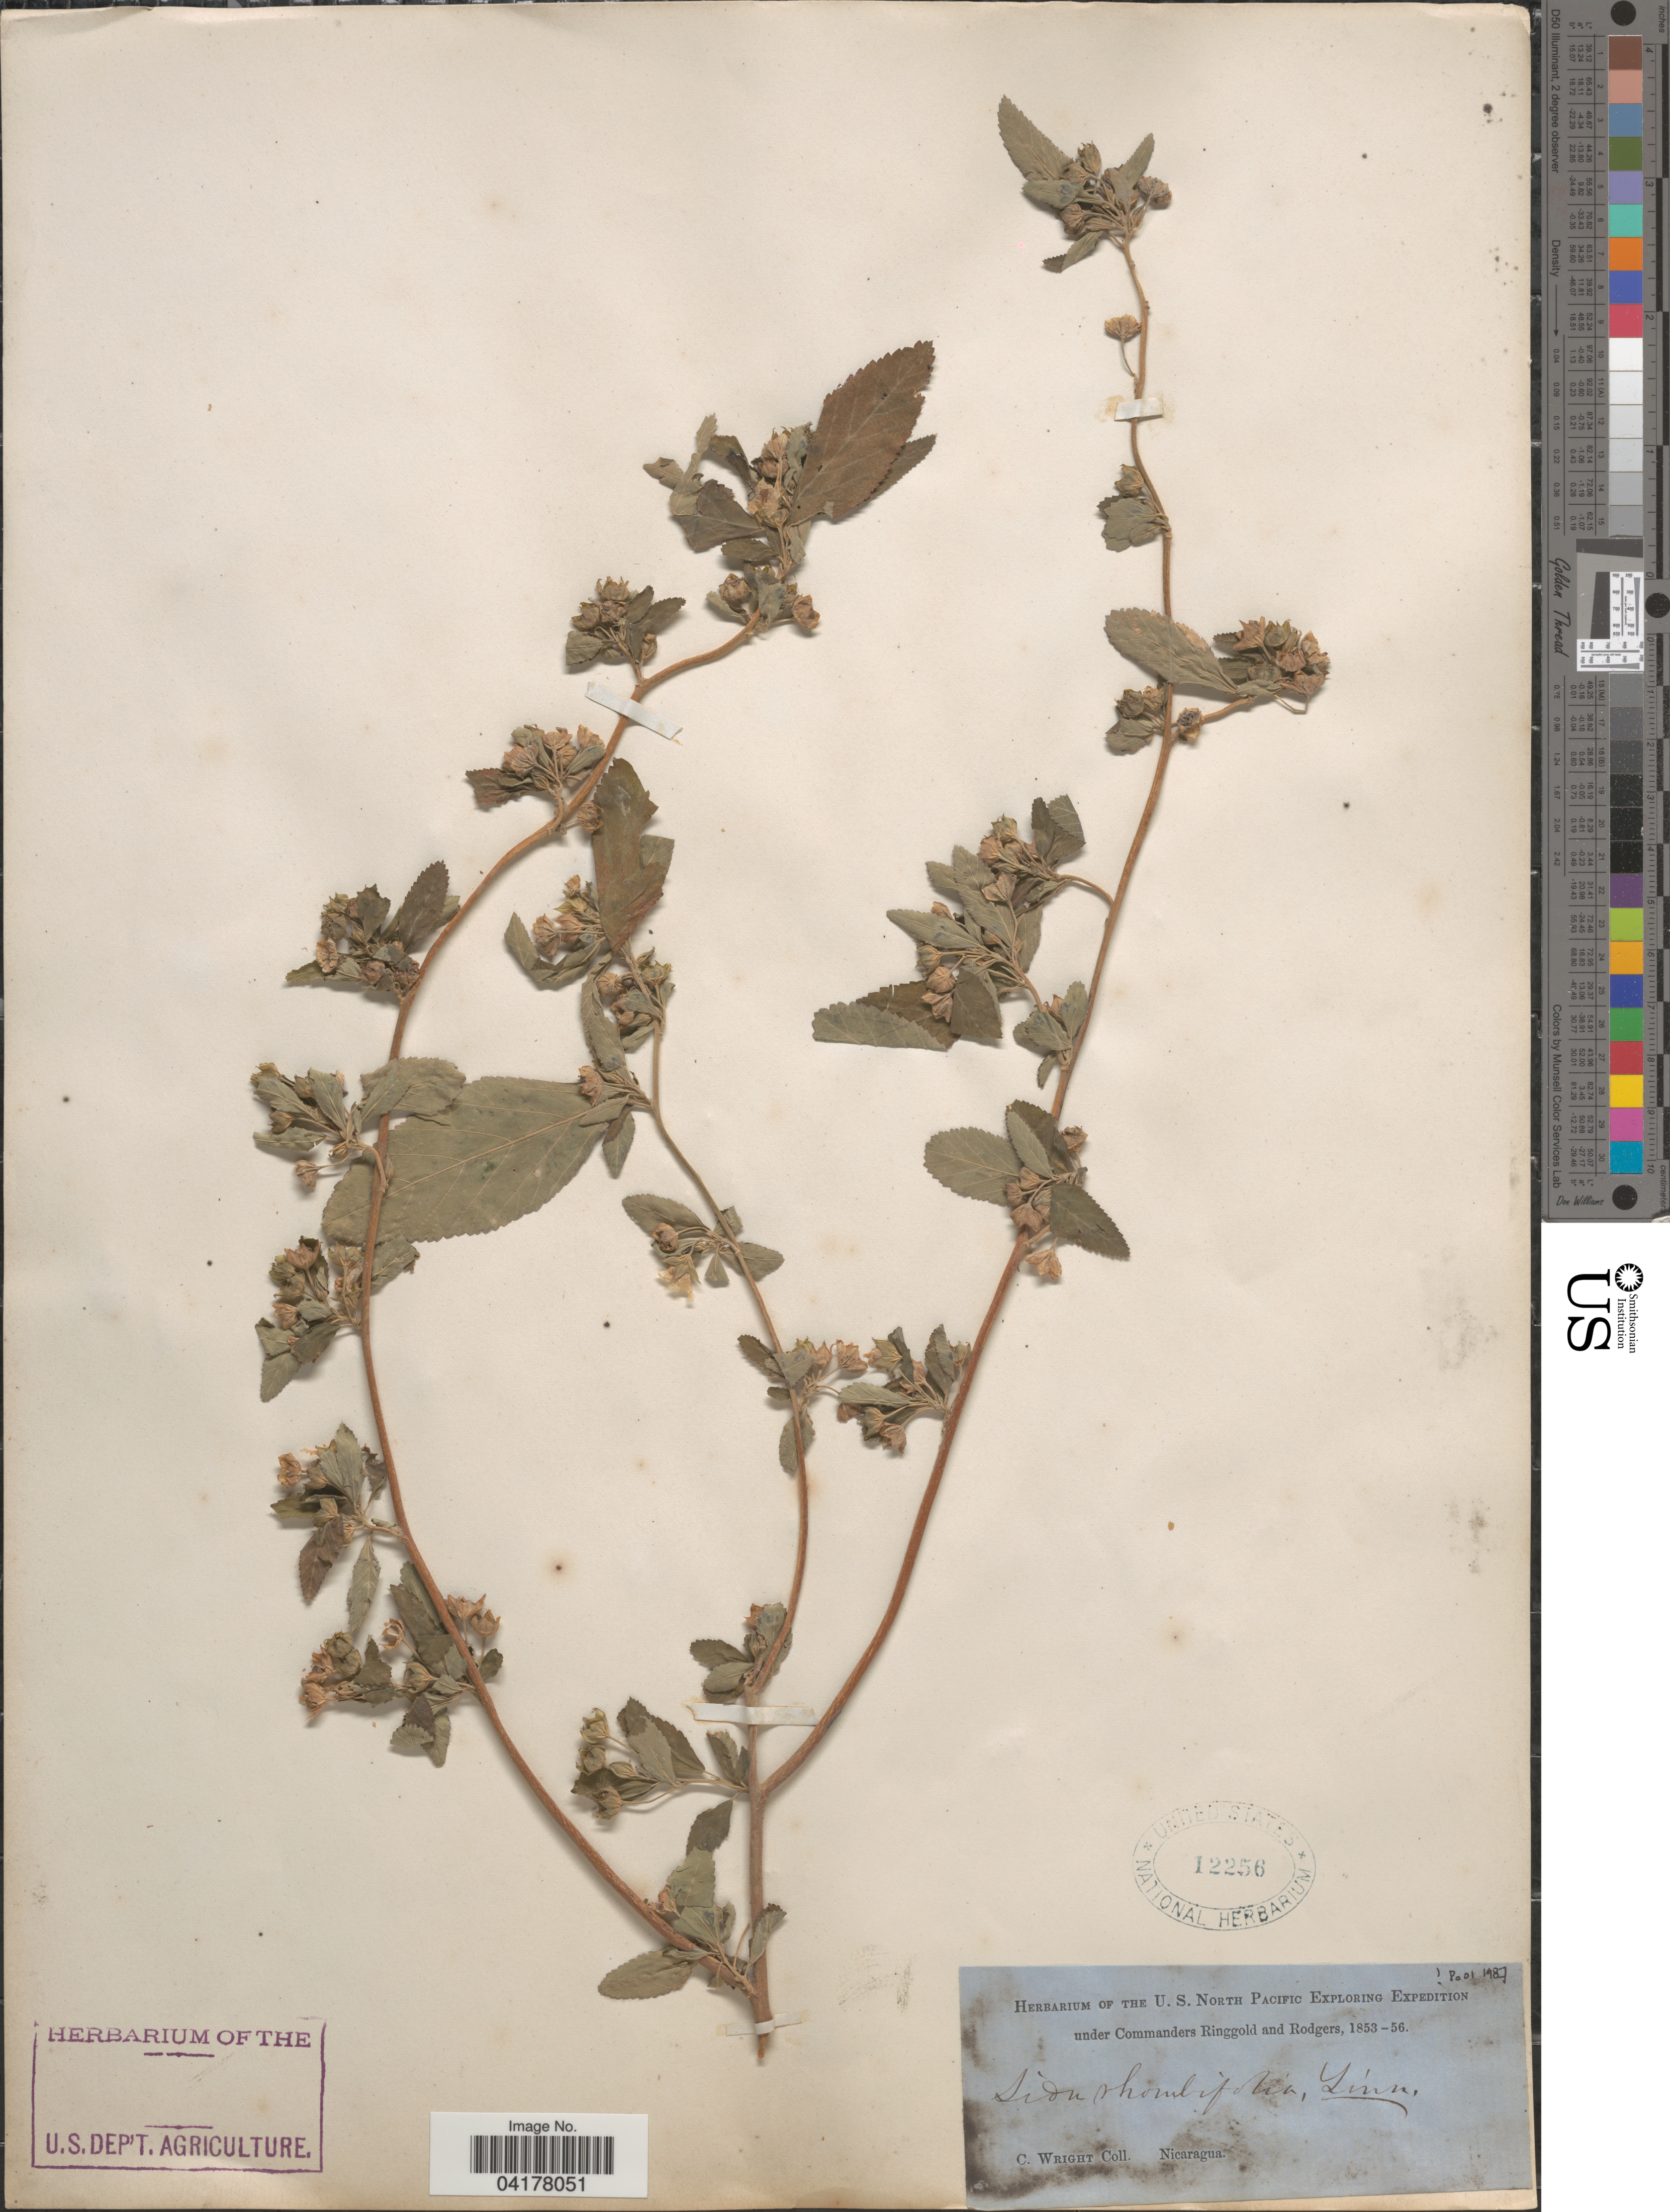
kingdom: Plantae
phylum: Tracheophyta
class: Magnoliopsida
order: Malvales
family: Malvaceae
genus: Sida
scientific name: Sida rhombifolia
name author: L.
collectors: C. Wright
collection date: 1853/1856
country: Nicaragua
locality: The U. S. North Pacific Exploring Expedition.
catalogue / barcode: US 12256